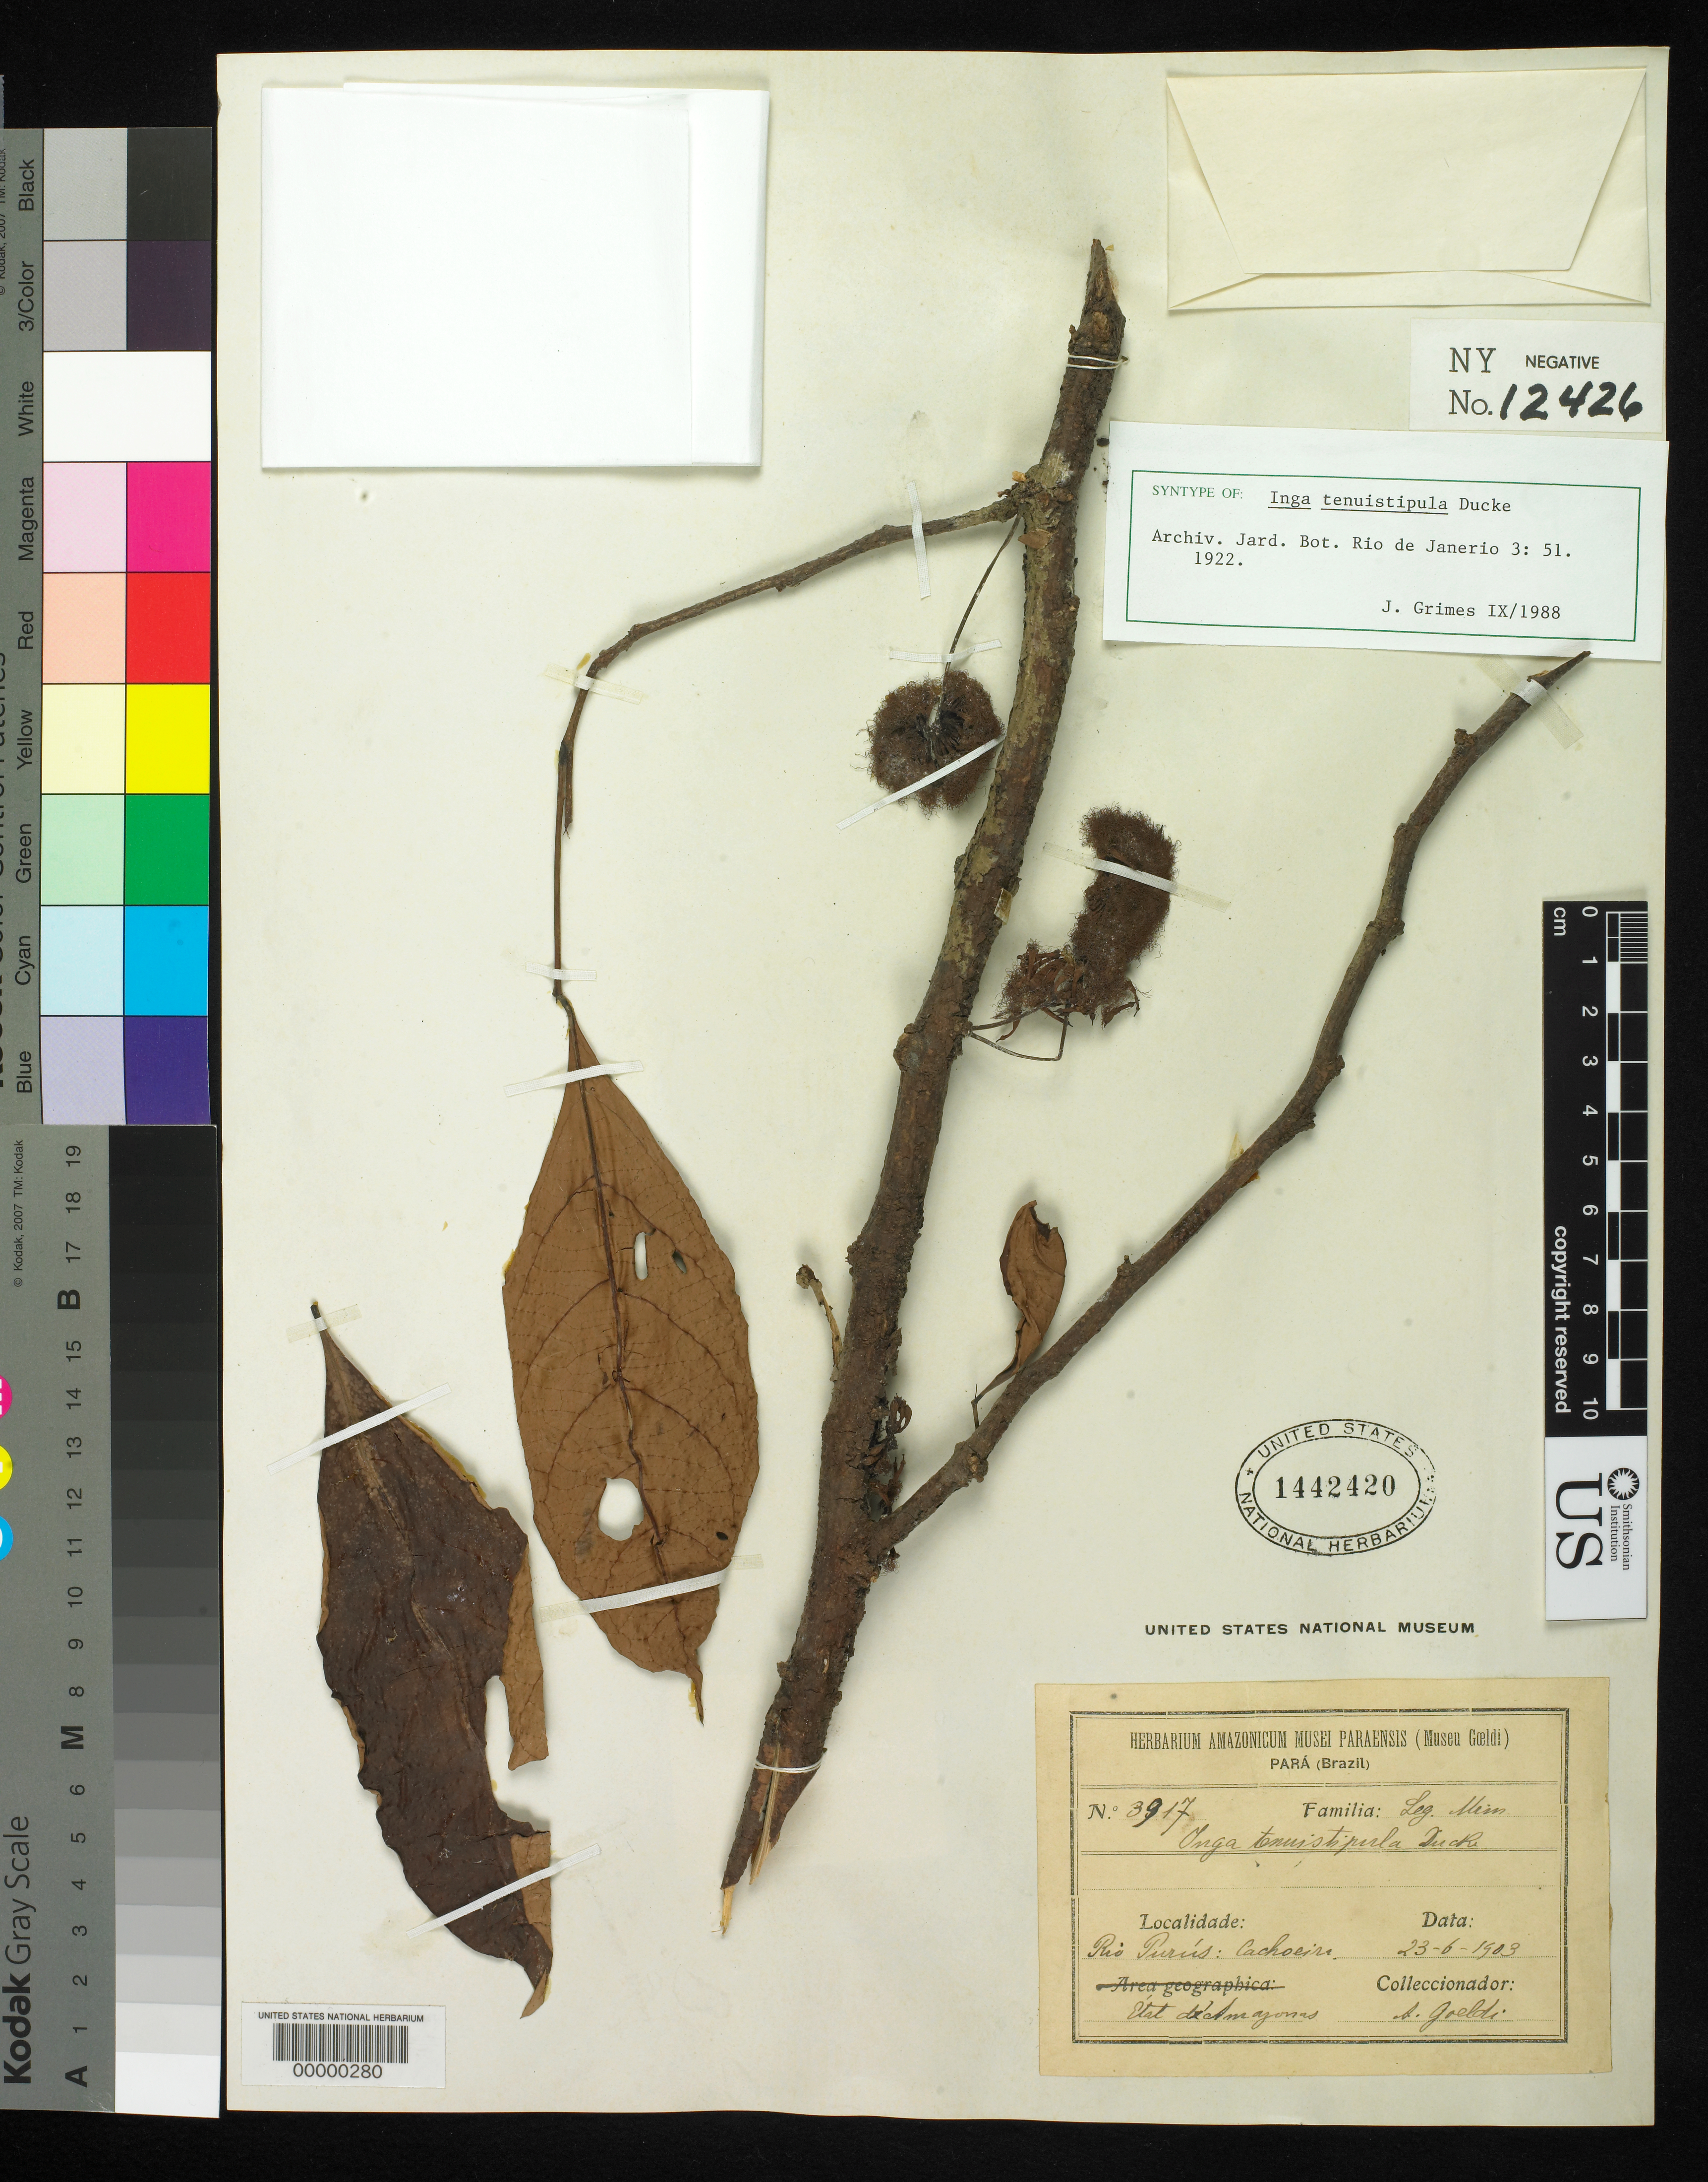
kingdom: Plantae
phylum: Tracheophyta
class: Magnoliopsida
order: Fabales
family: Fabaceae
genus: Inga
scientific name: Inga tenuistipula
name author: Ducke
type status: Isosyntype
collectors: E. Goeldi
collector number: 3917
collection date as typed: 23 Jun 1903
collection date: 1903-06-23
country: Brazil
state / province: Pará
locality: Rio Purus.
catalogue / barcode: US 1442420